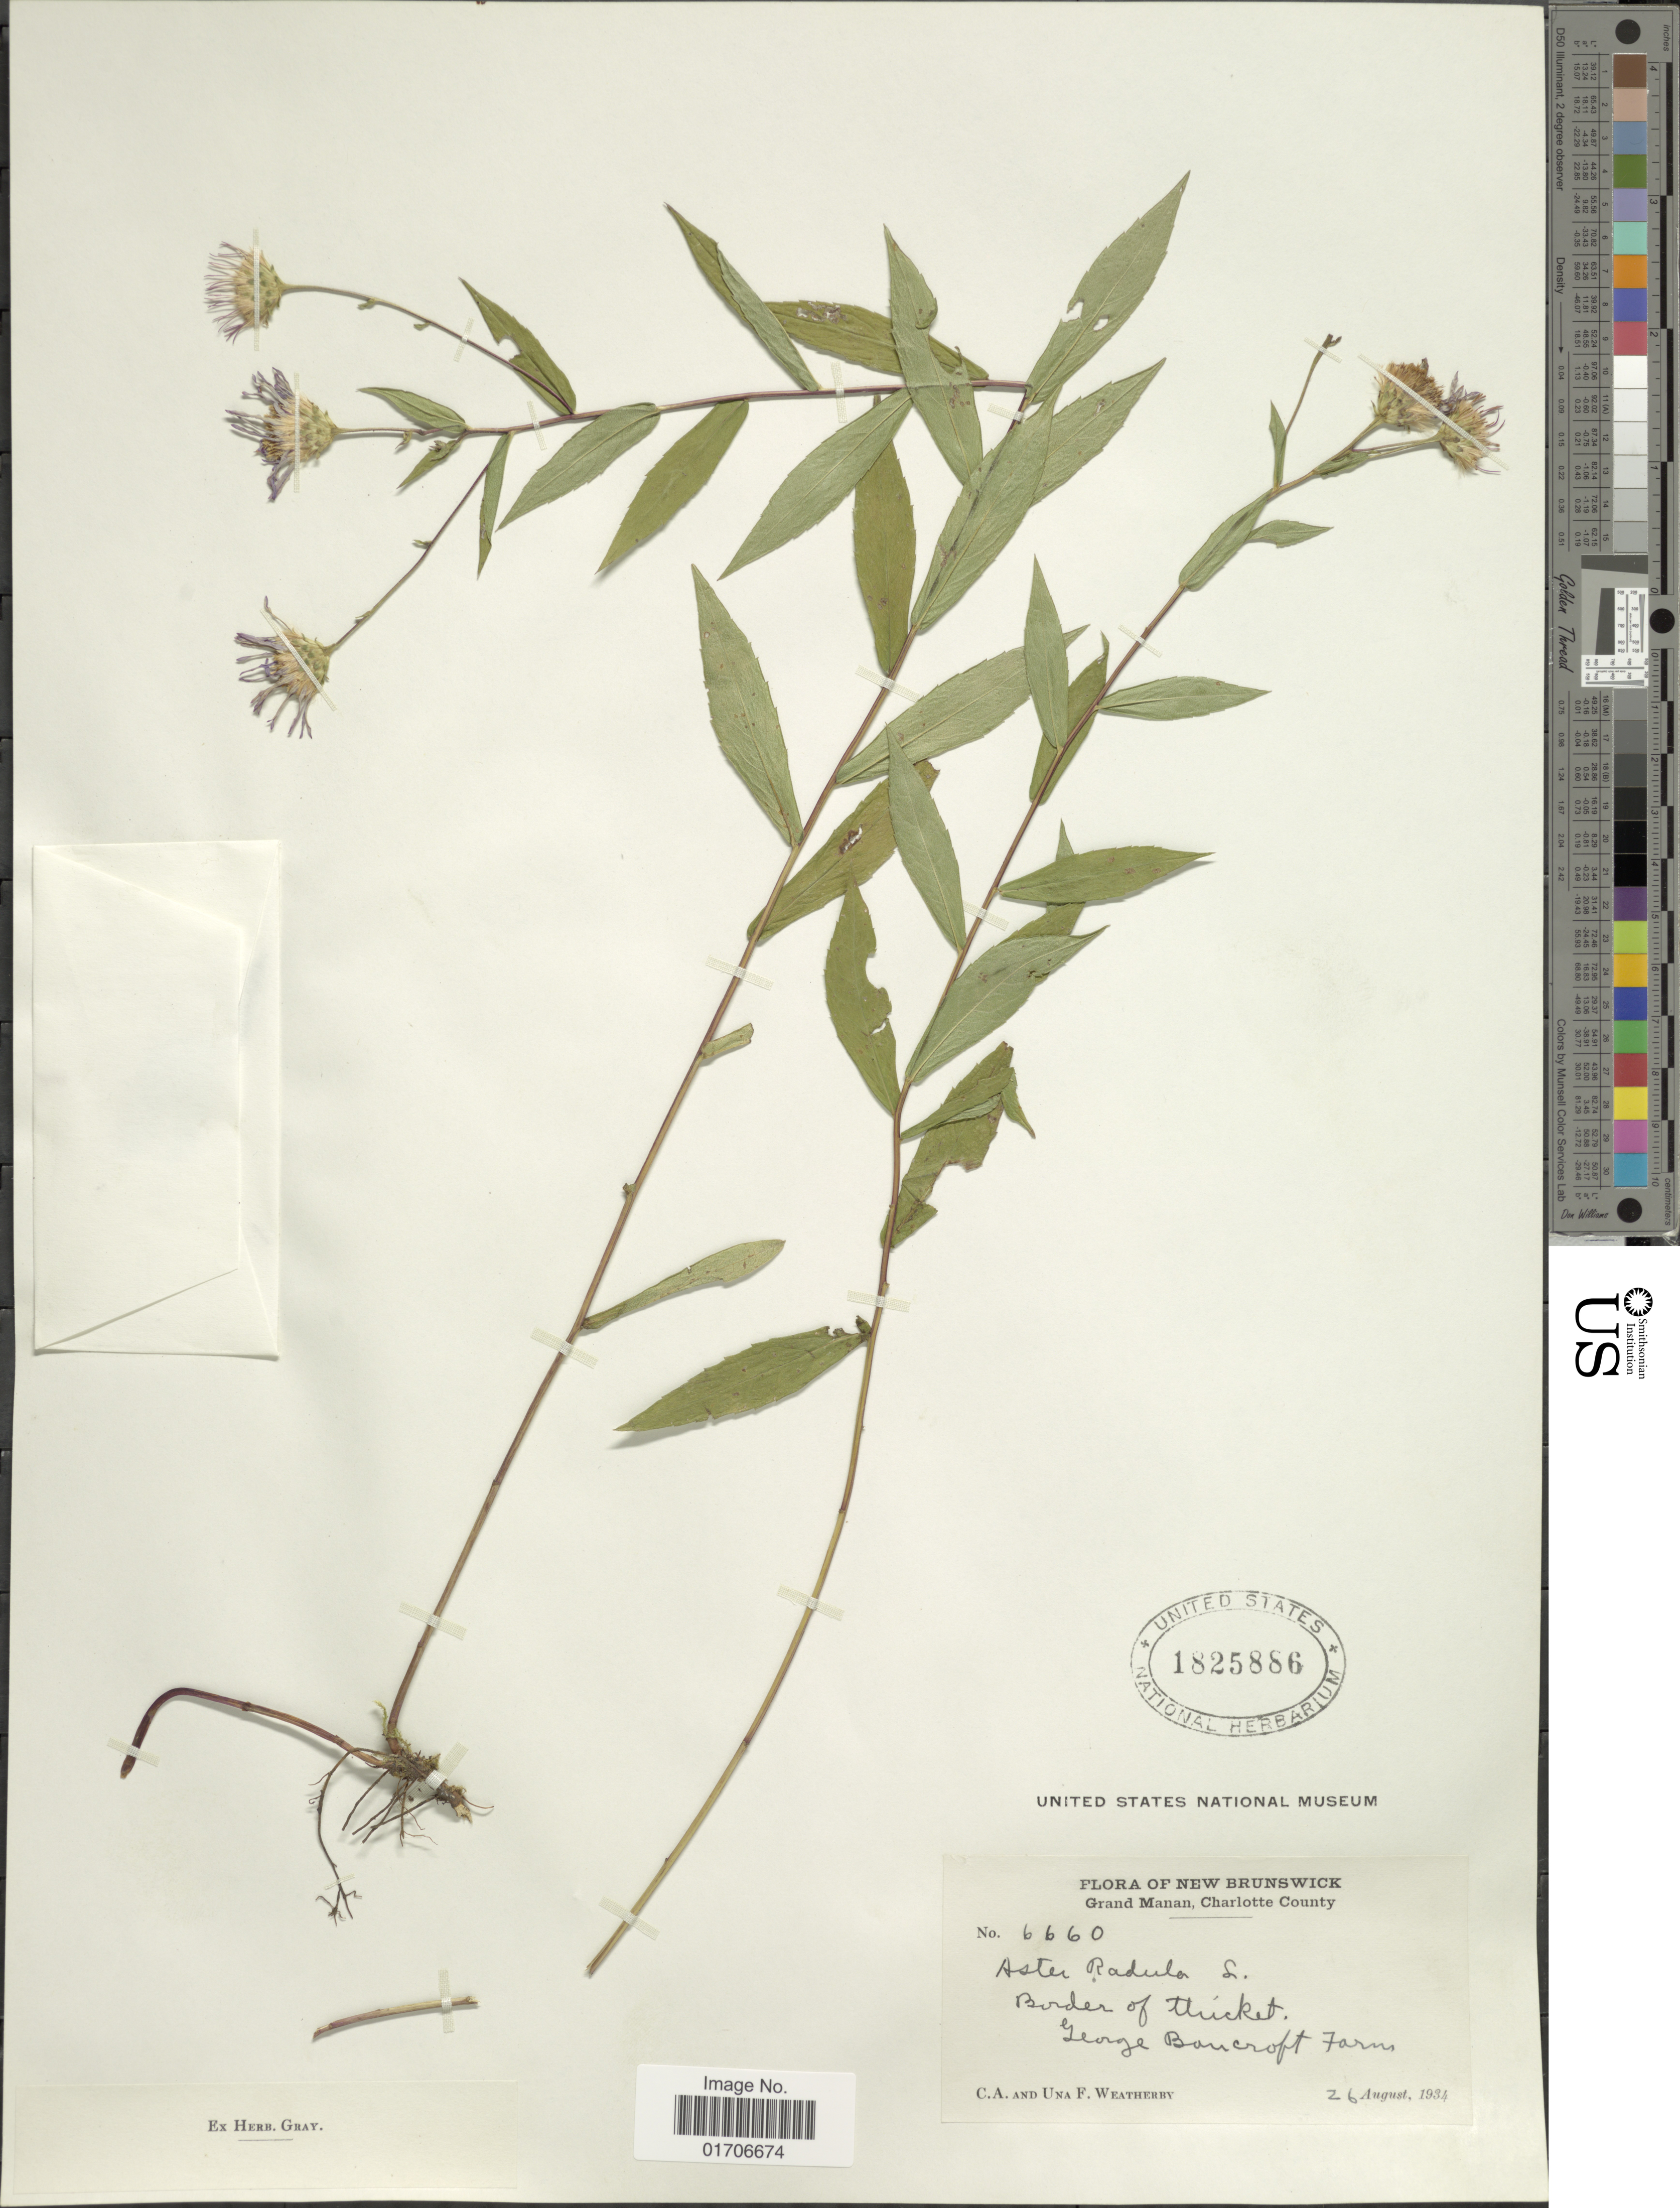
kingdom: Plantae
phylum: Tracheophyta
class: Magnoliopsida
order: Asterales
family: Asteraceae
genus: Eurybia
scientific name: Eurybia radula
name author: (Aiton) G.L. Nesom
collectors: C. A. Weatherby & U. Weatherby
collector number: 6660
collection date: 1934-08-26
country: Canada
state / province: New Brunswick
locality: Grand Manan, Charlotte County. Border of thicket. George Bancroft Farm.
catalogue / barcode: US 1825886